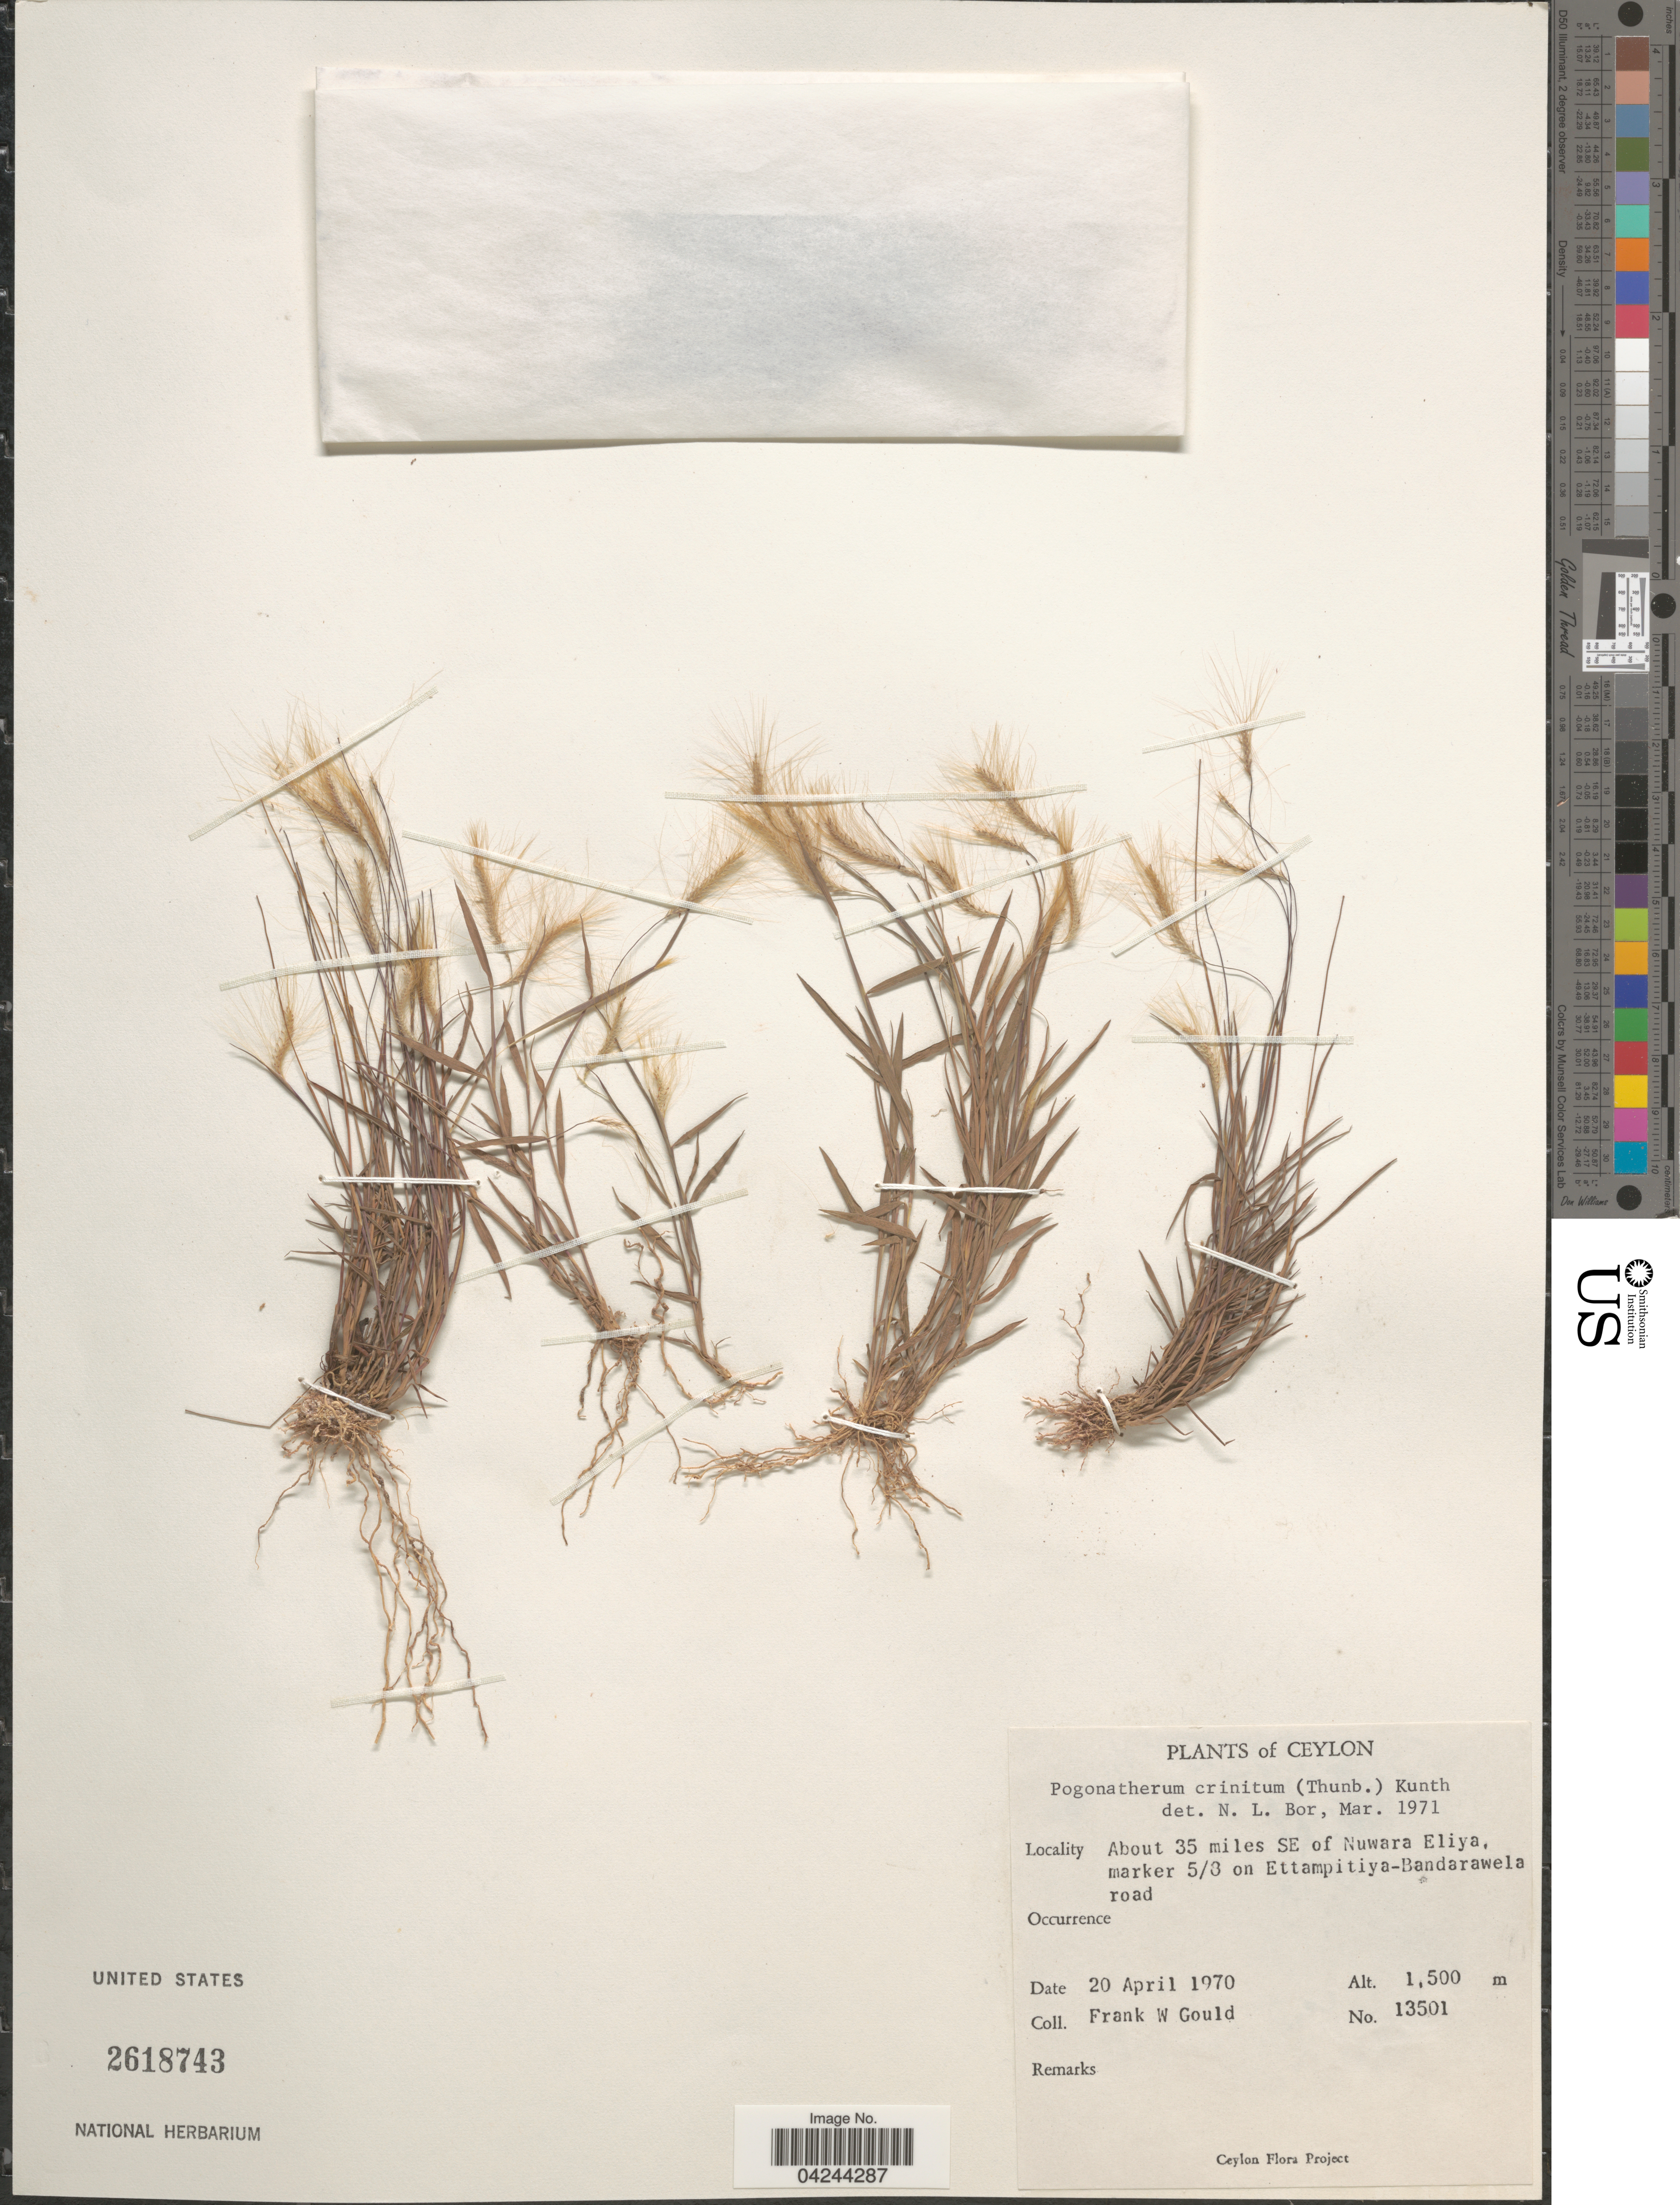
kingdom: Plantae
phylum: Tracheophyta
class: Liliopsida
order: Poales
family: Poaceae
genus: Pogonatherum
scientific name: Pogonatherum crinitum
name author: (Thunb.) Kunth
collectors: F. W. Gould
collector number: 13501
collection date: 1970-04-20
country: Sri Lanka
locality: Ceylon. About 35 miles SE of Nuwara Eliya, marker 5/3 on Ettampitiya-Bandarawela road.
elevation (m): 1500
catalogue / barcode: US 2618743